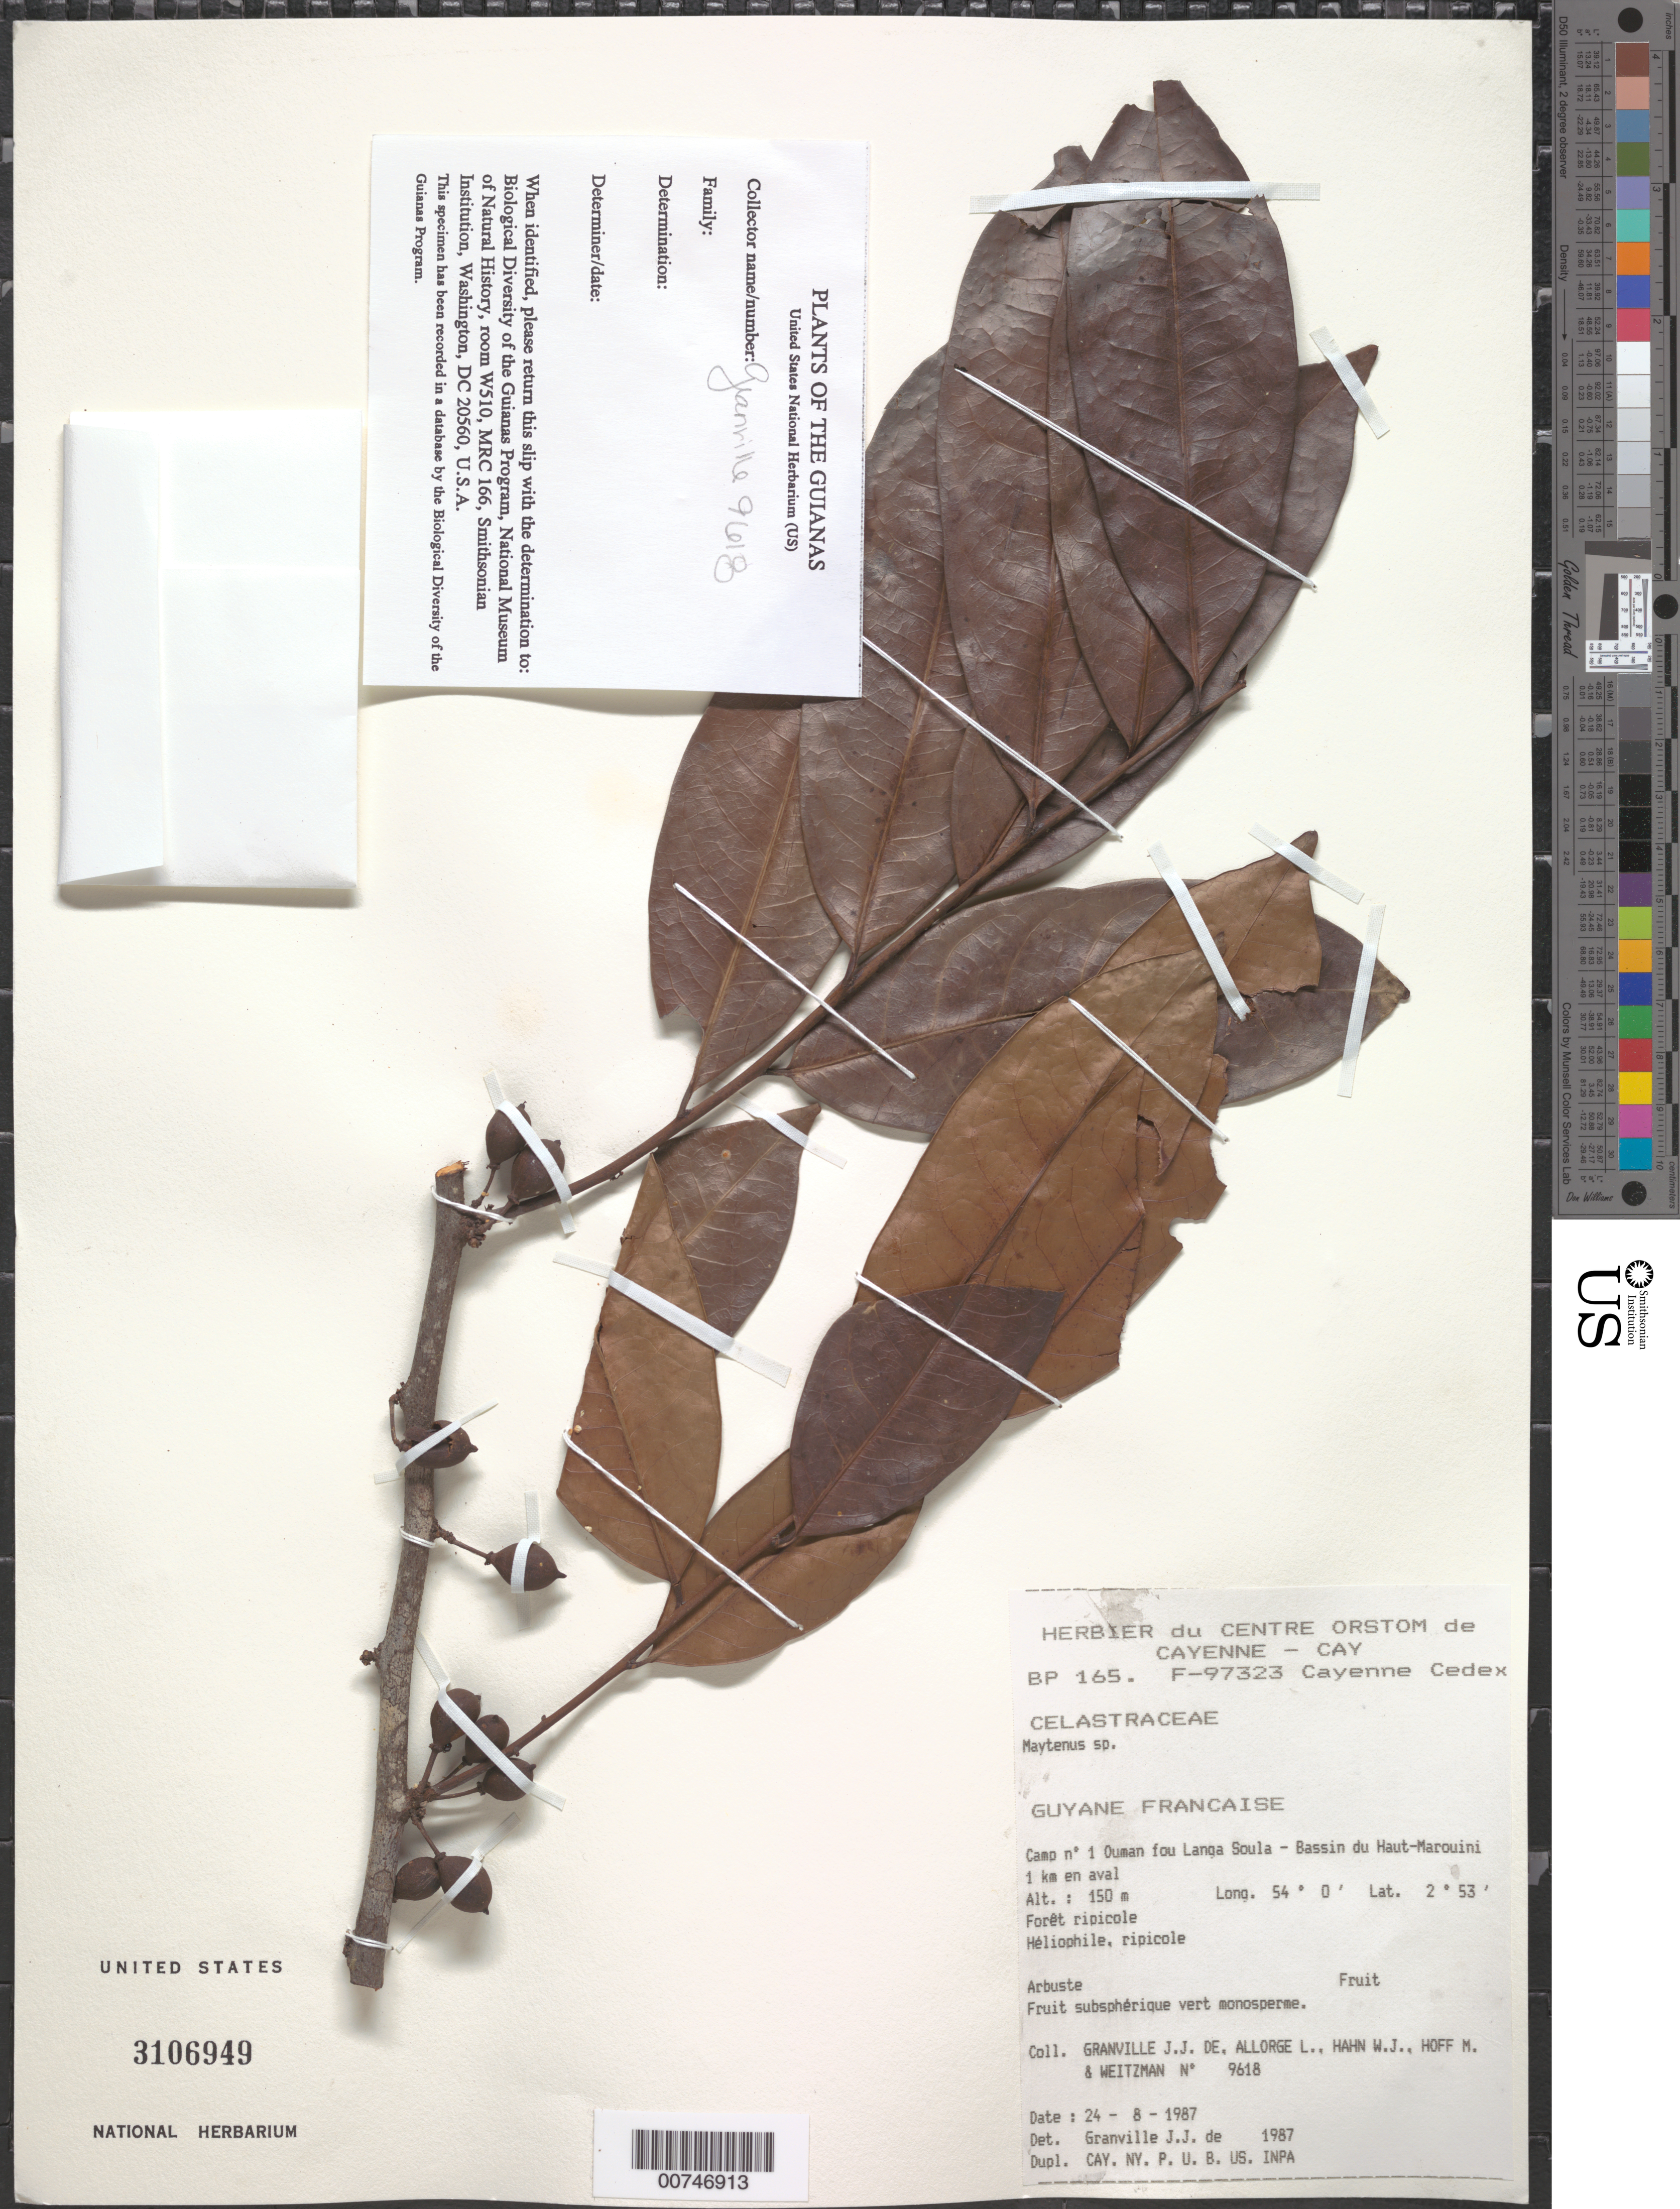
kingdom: Plantae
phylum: Tracheophyta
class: Magnoliopsida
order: Celastrales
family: Celastraceae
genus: Maytenus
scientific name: Maytenus sp.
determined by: Granville, J. J. de, (CAY), Institut de Recherche pour le Developpement (IRD) (FRENCH GUIANA)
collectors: J.-J. de Granville, L. Allorge, W. J. Hahn, M. Hoff & A. L. Weitzman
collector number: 9618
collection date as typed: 24-Aug-87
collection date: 1987-08-24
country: French Guiana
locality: Ouman fou Langa Soula, Camp #1, Bassin du Haut-Marouini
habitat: Forêt ripicole, heliophile, ripicole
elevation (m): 150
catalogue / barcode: US 3106949